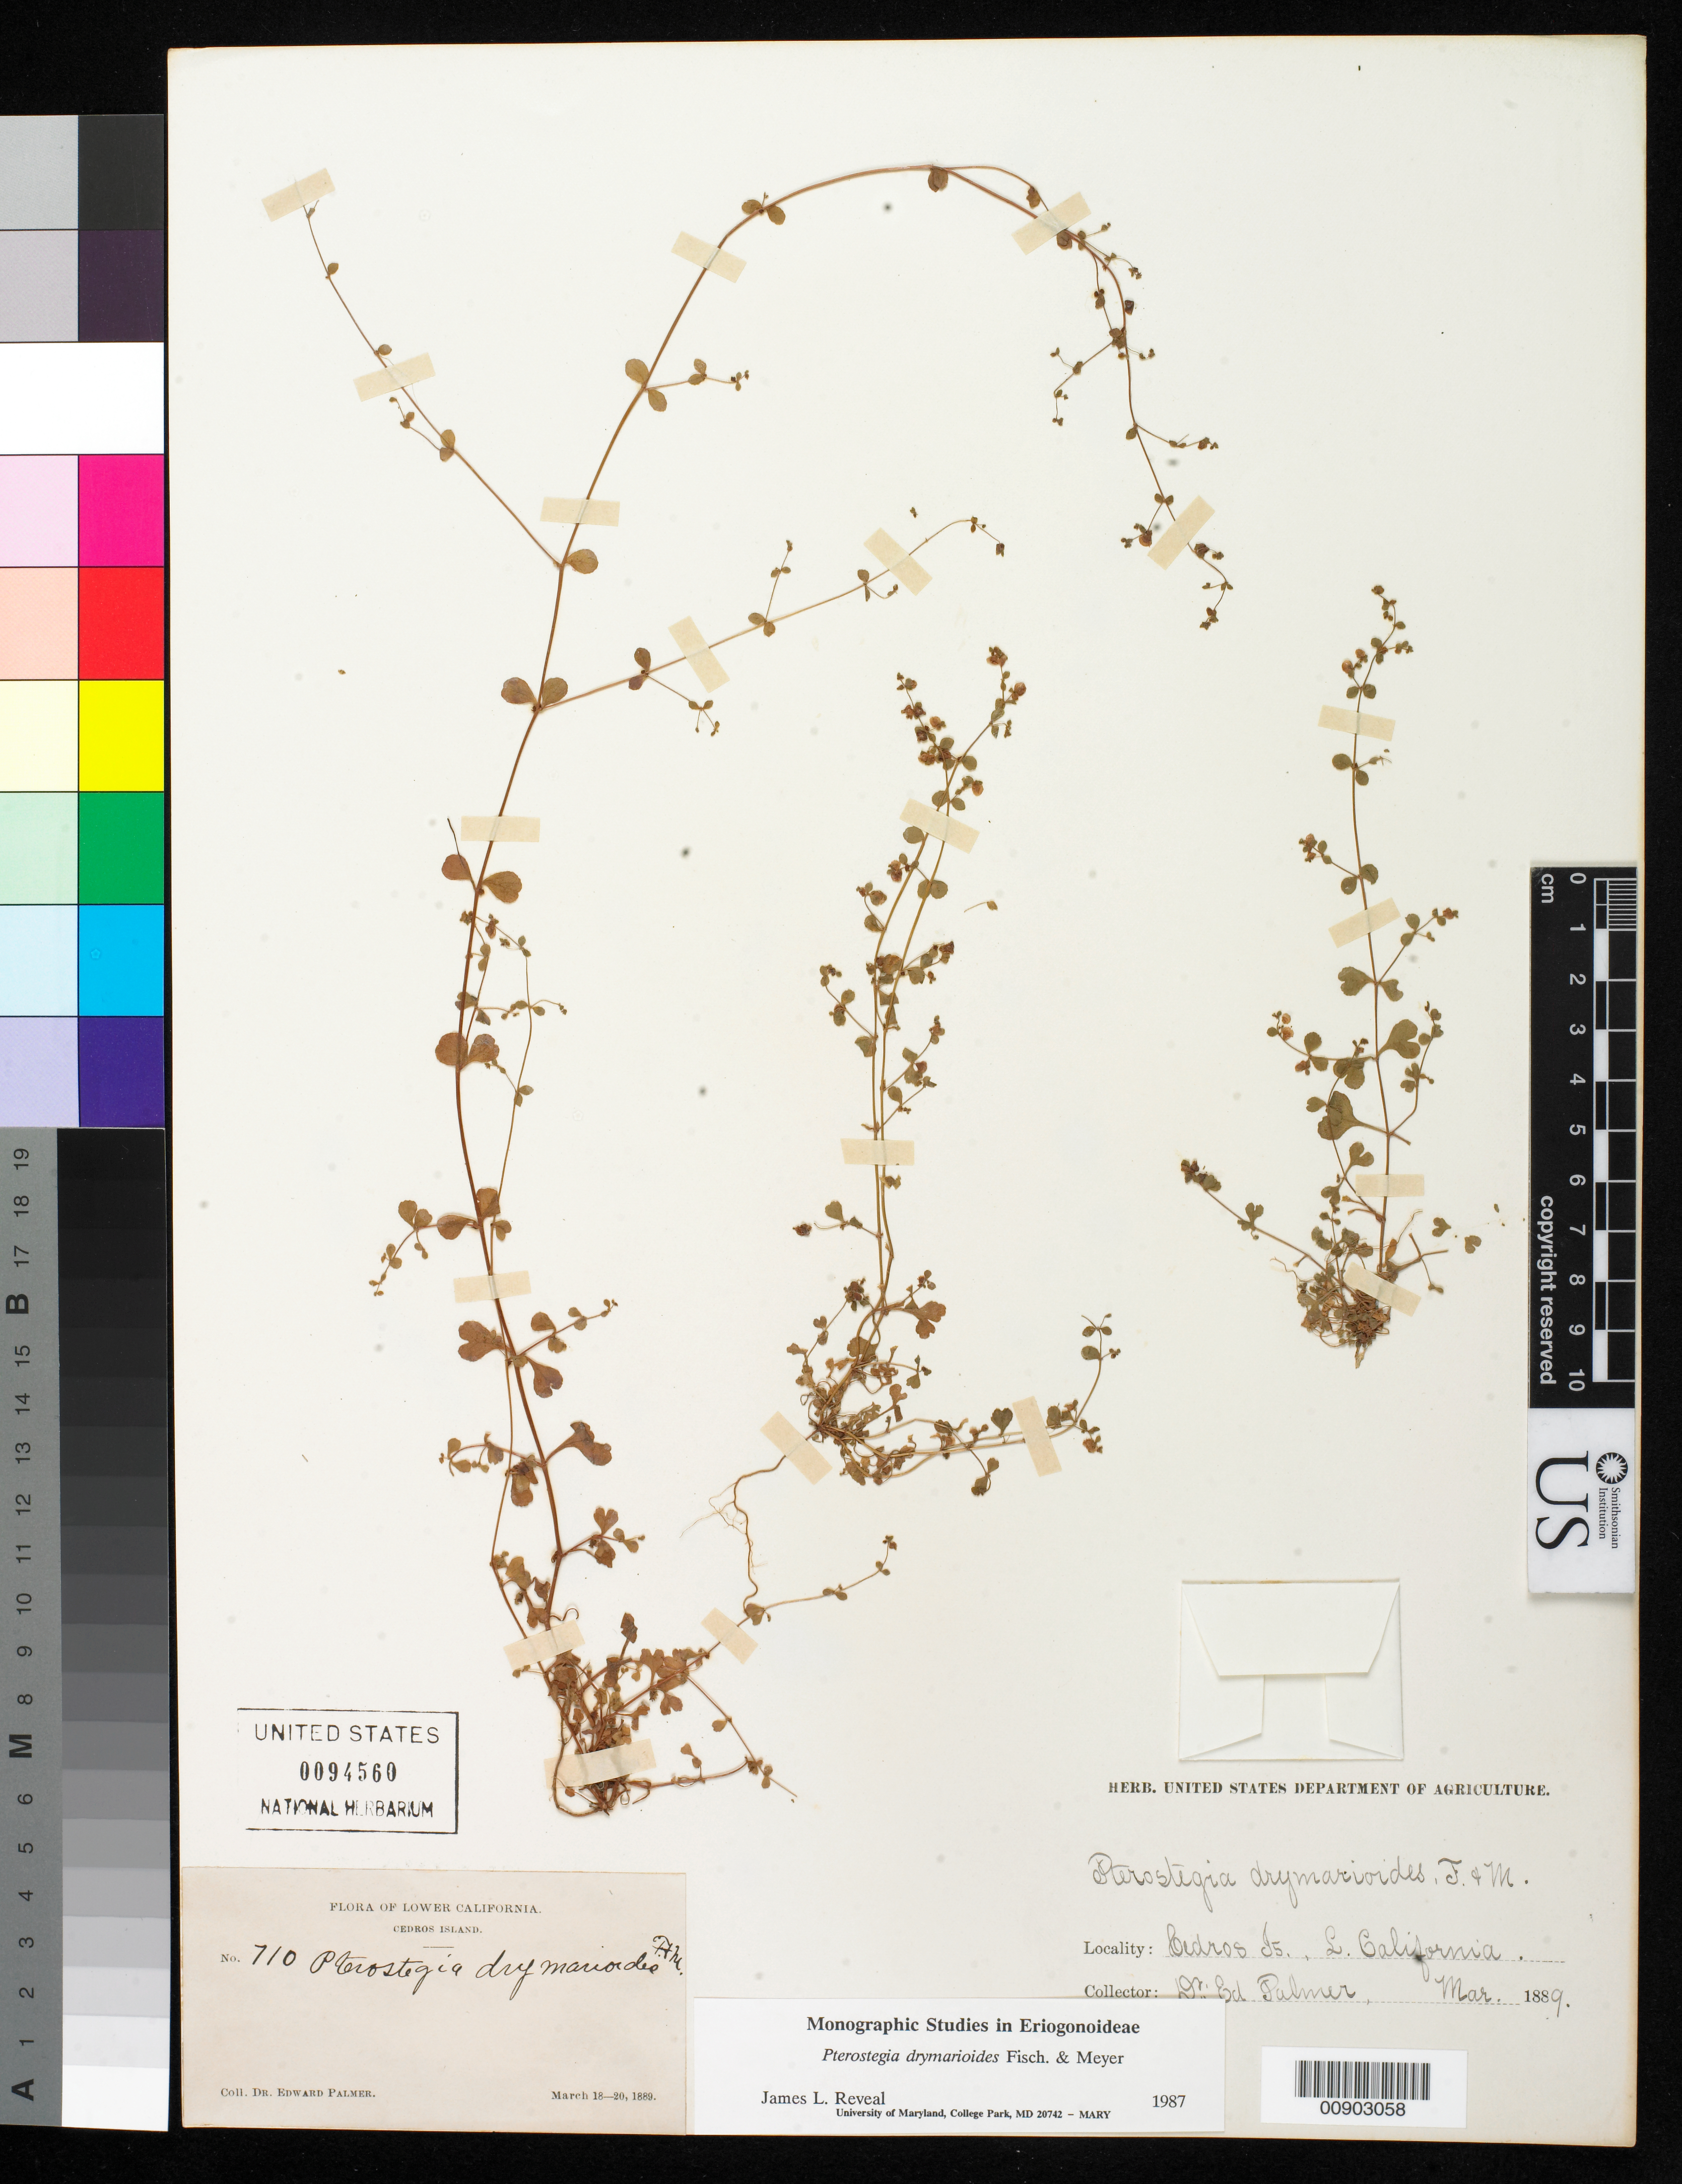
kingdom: Plantae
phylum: Tracheophyta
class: Magnoliopsida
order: Caryophyllales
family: Polygonaceae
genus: Pterostegia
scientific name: Pterostegia drymarioides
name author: Fisch. & C.A. Mey.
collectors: E. Palmer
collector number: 710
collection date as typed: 18 Mar 1889 to 20 Mar 1889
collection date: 1889-03-18/1889-03-20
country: Mexico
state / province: Baja California Norte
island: Cedros I.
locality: Cedros Island, Baja California.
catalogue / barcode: US 94560